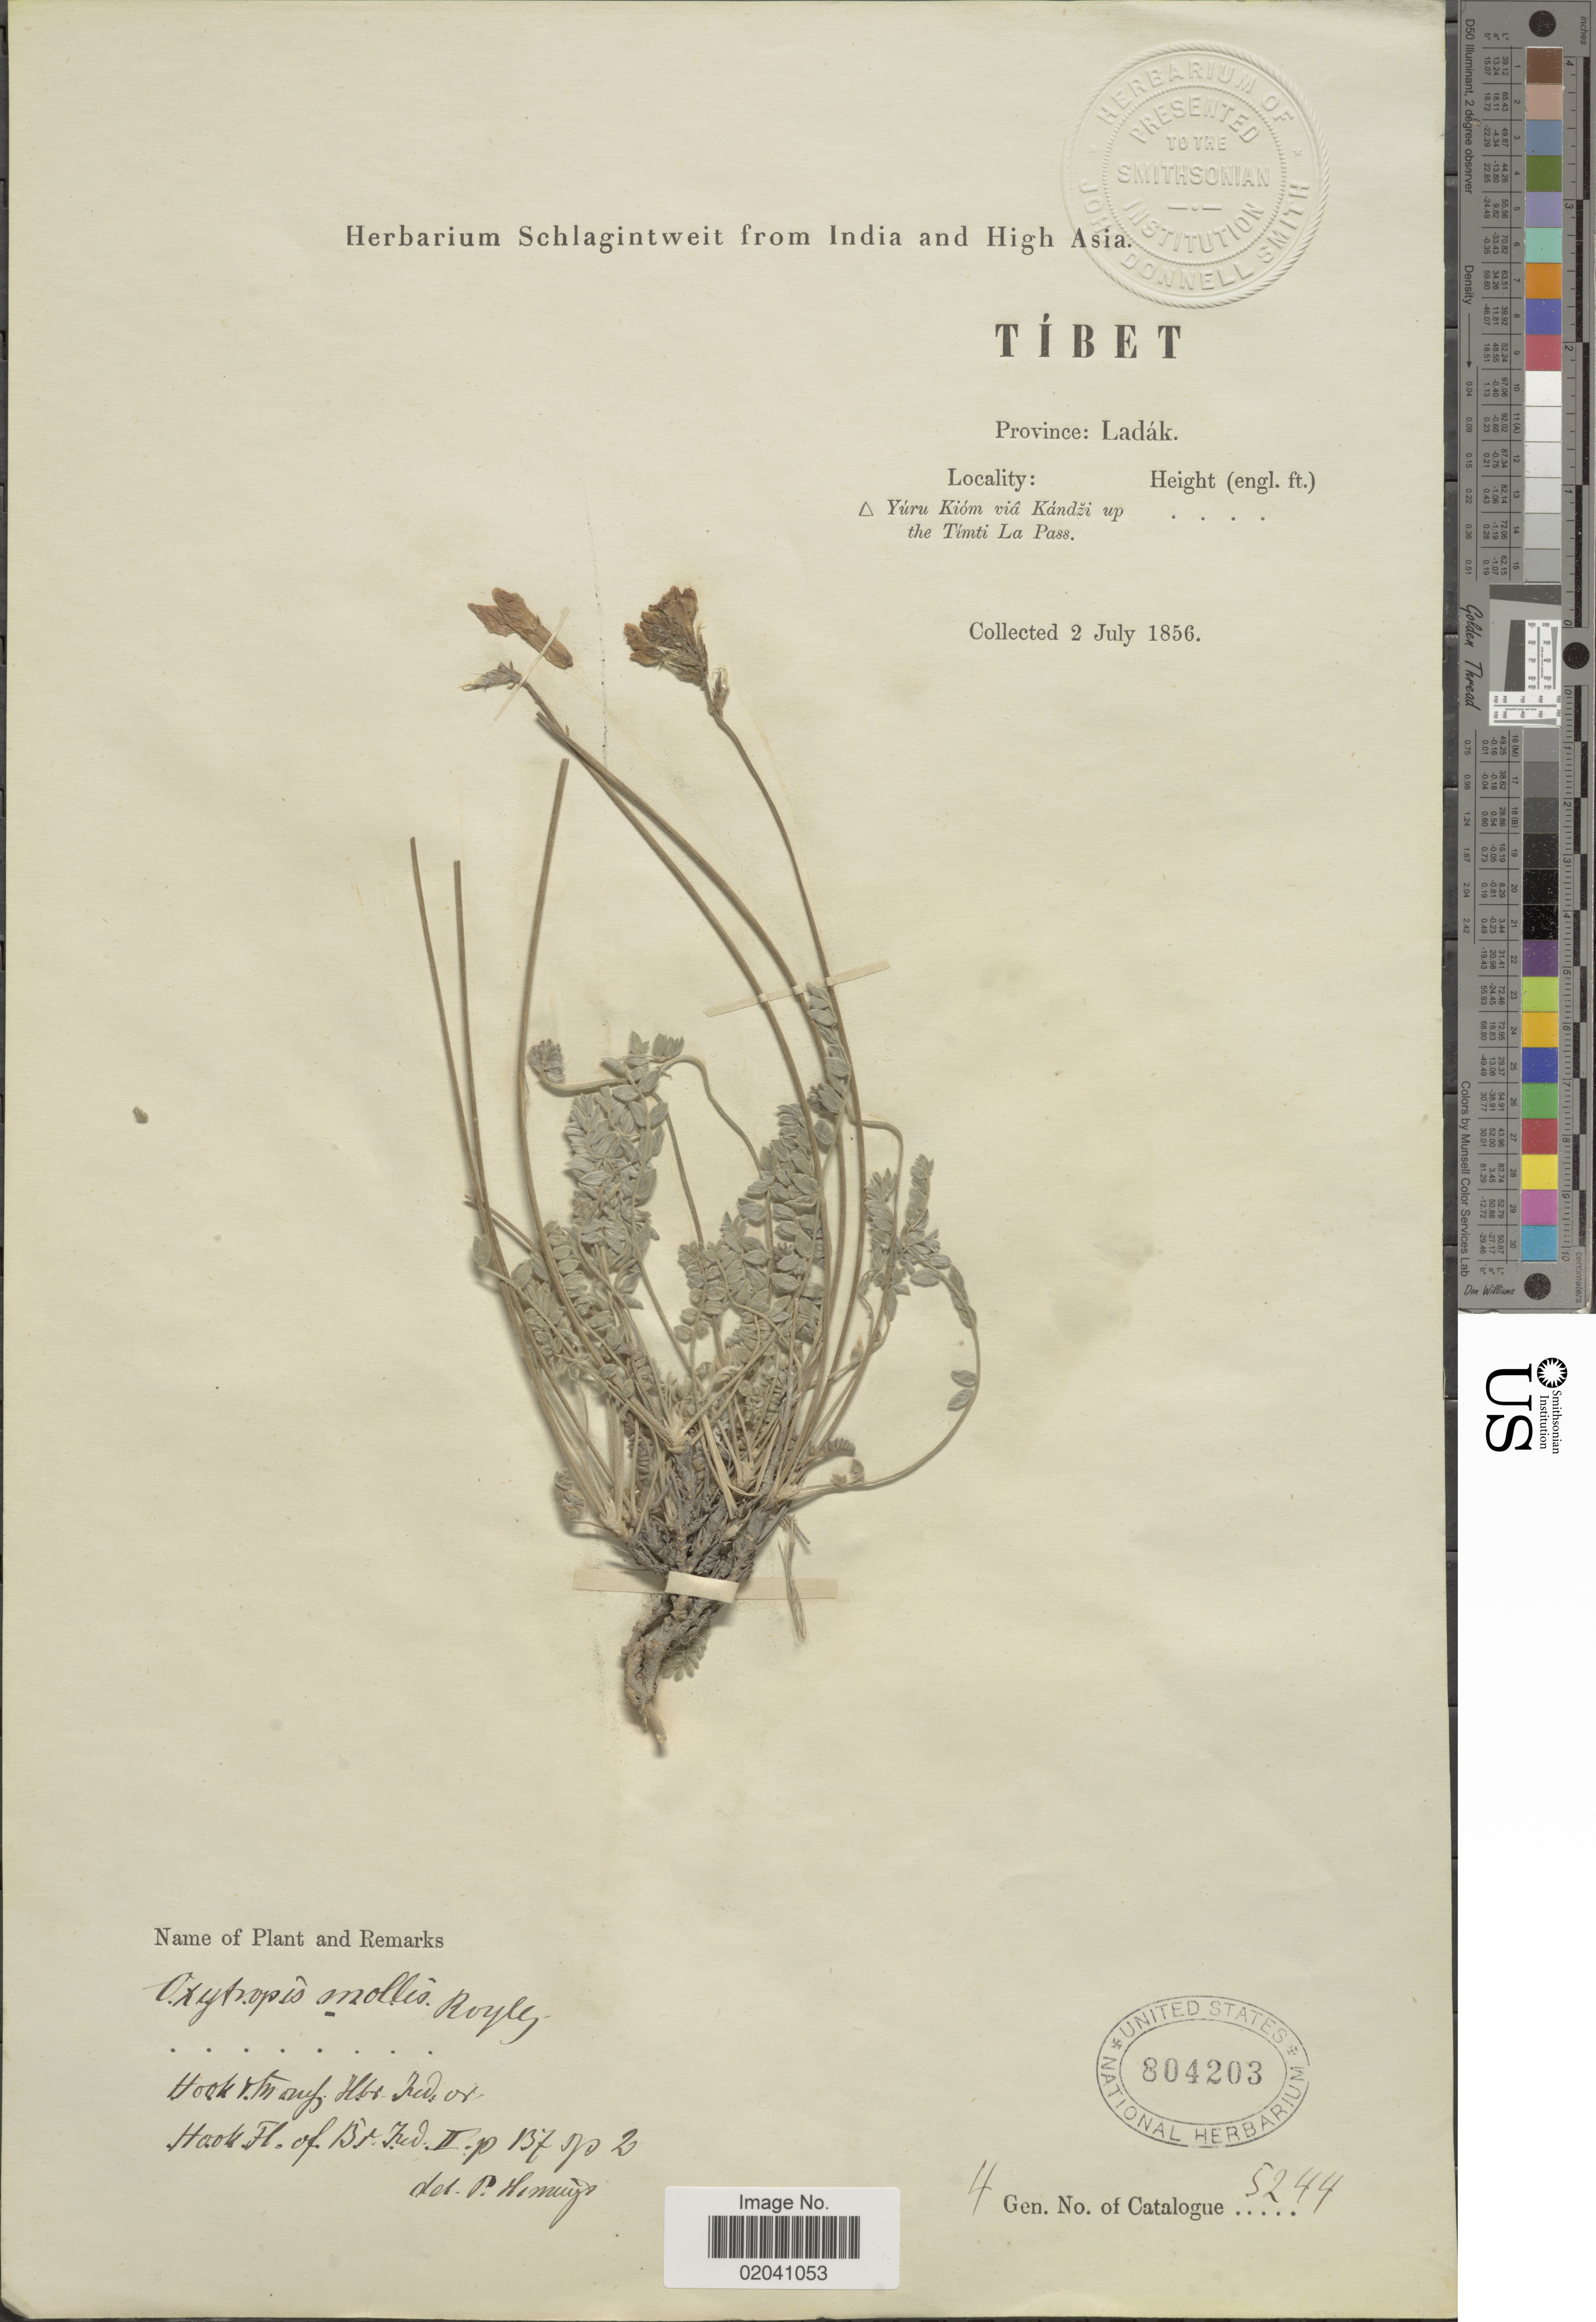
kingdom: Plantae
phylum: Tracheophyta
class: Magnoliopsida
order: Fabales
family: Fabaceae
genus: Oxytropis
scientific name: Oxytropis mollis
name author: Benth.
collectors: ex herb. Schlagintweit from India and High Asia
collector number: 5244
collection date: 1856-07-02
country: India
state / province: Ladakh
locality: Tibet, Province: Ladak, Yuru Kuom va Kandzi up the Timti La Pass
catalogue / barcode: US 804203